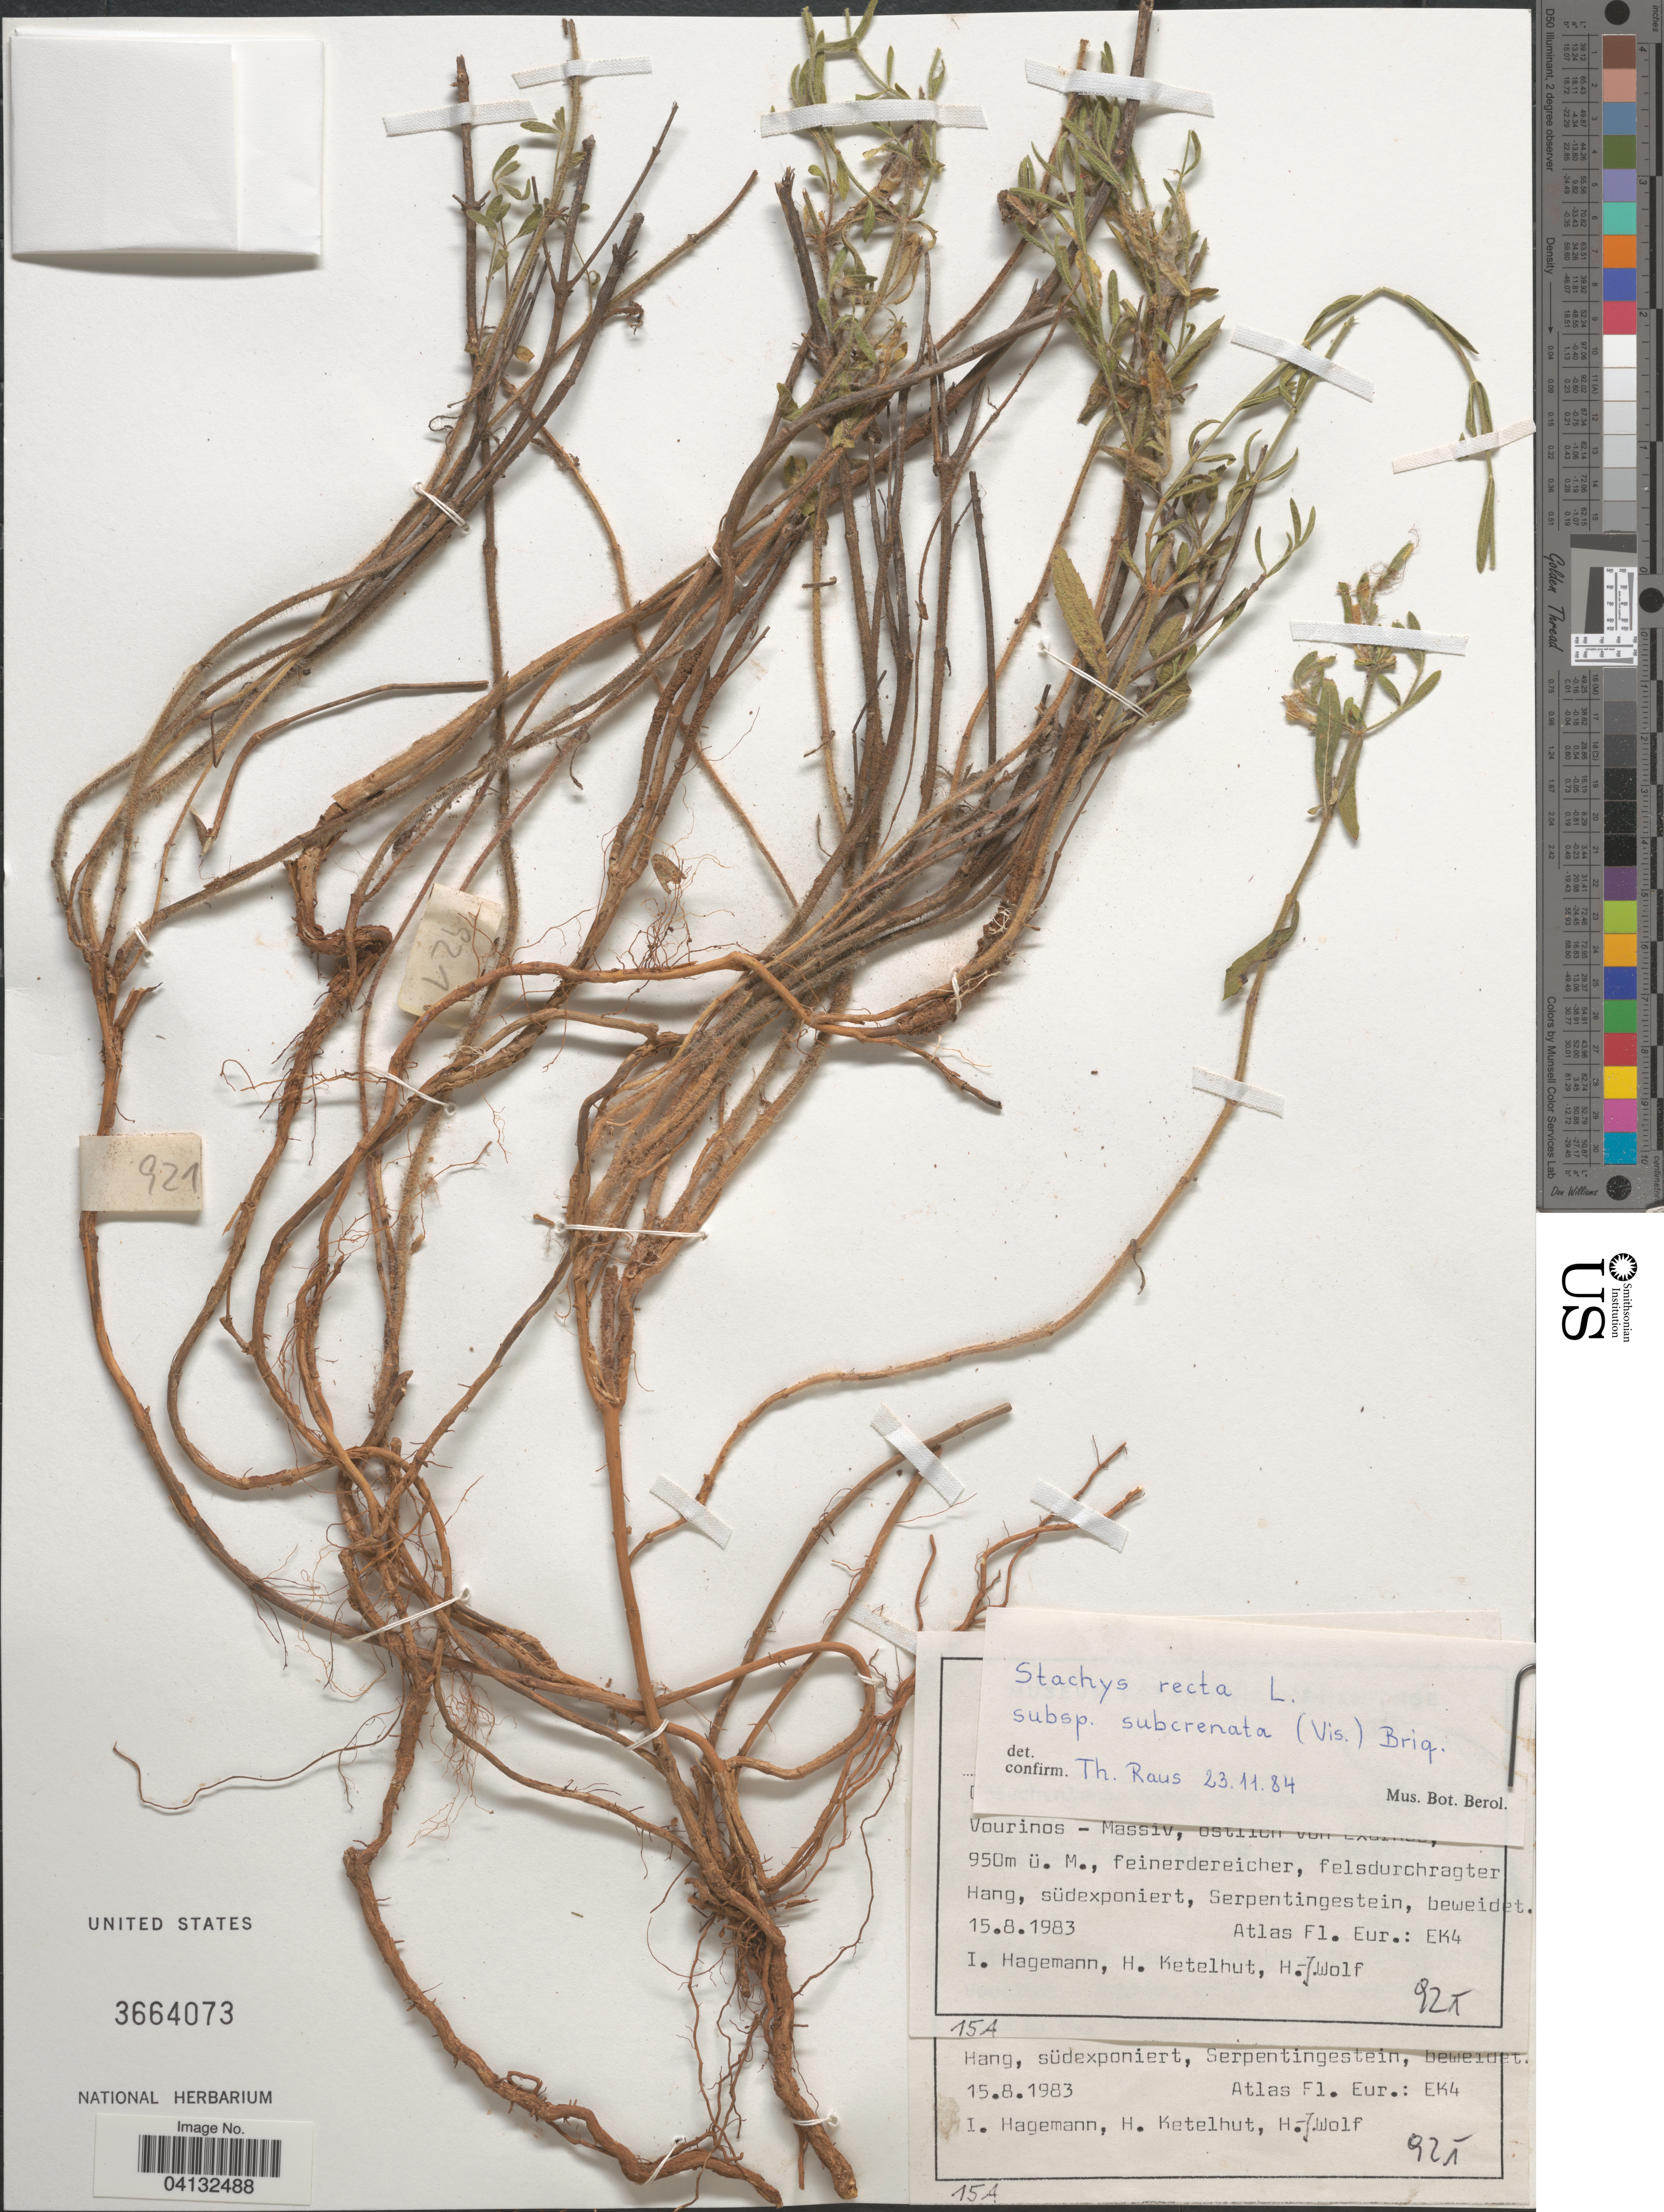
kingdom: Plantae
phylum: Tracheophyta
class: Magnoliopsida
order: Lamiales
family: Lamiaceae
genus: Stachys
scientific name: Stachys recta subsp. subcrenata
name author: (Vis.) Briq.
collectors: I. Hagemann, H. Ketelhut & H. Wolf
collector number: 921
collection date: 1983-08-15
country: Greece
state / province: West Macedonia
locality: Vourinos - Massiv, os[illegible text] [illegible text] feinerdereicher, felsdurchragter Hang, südexponiert, Serpentingestein, beweidet.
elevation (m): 950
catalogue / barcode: US 3664073